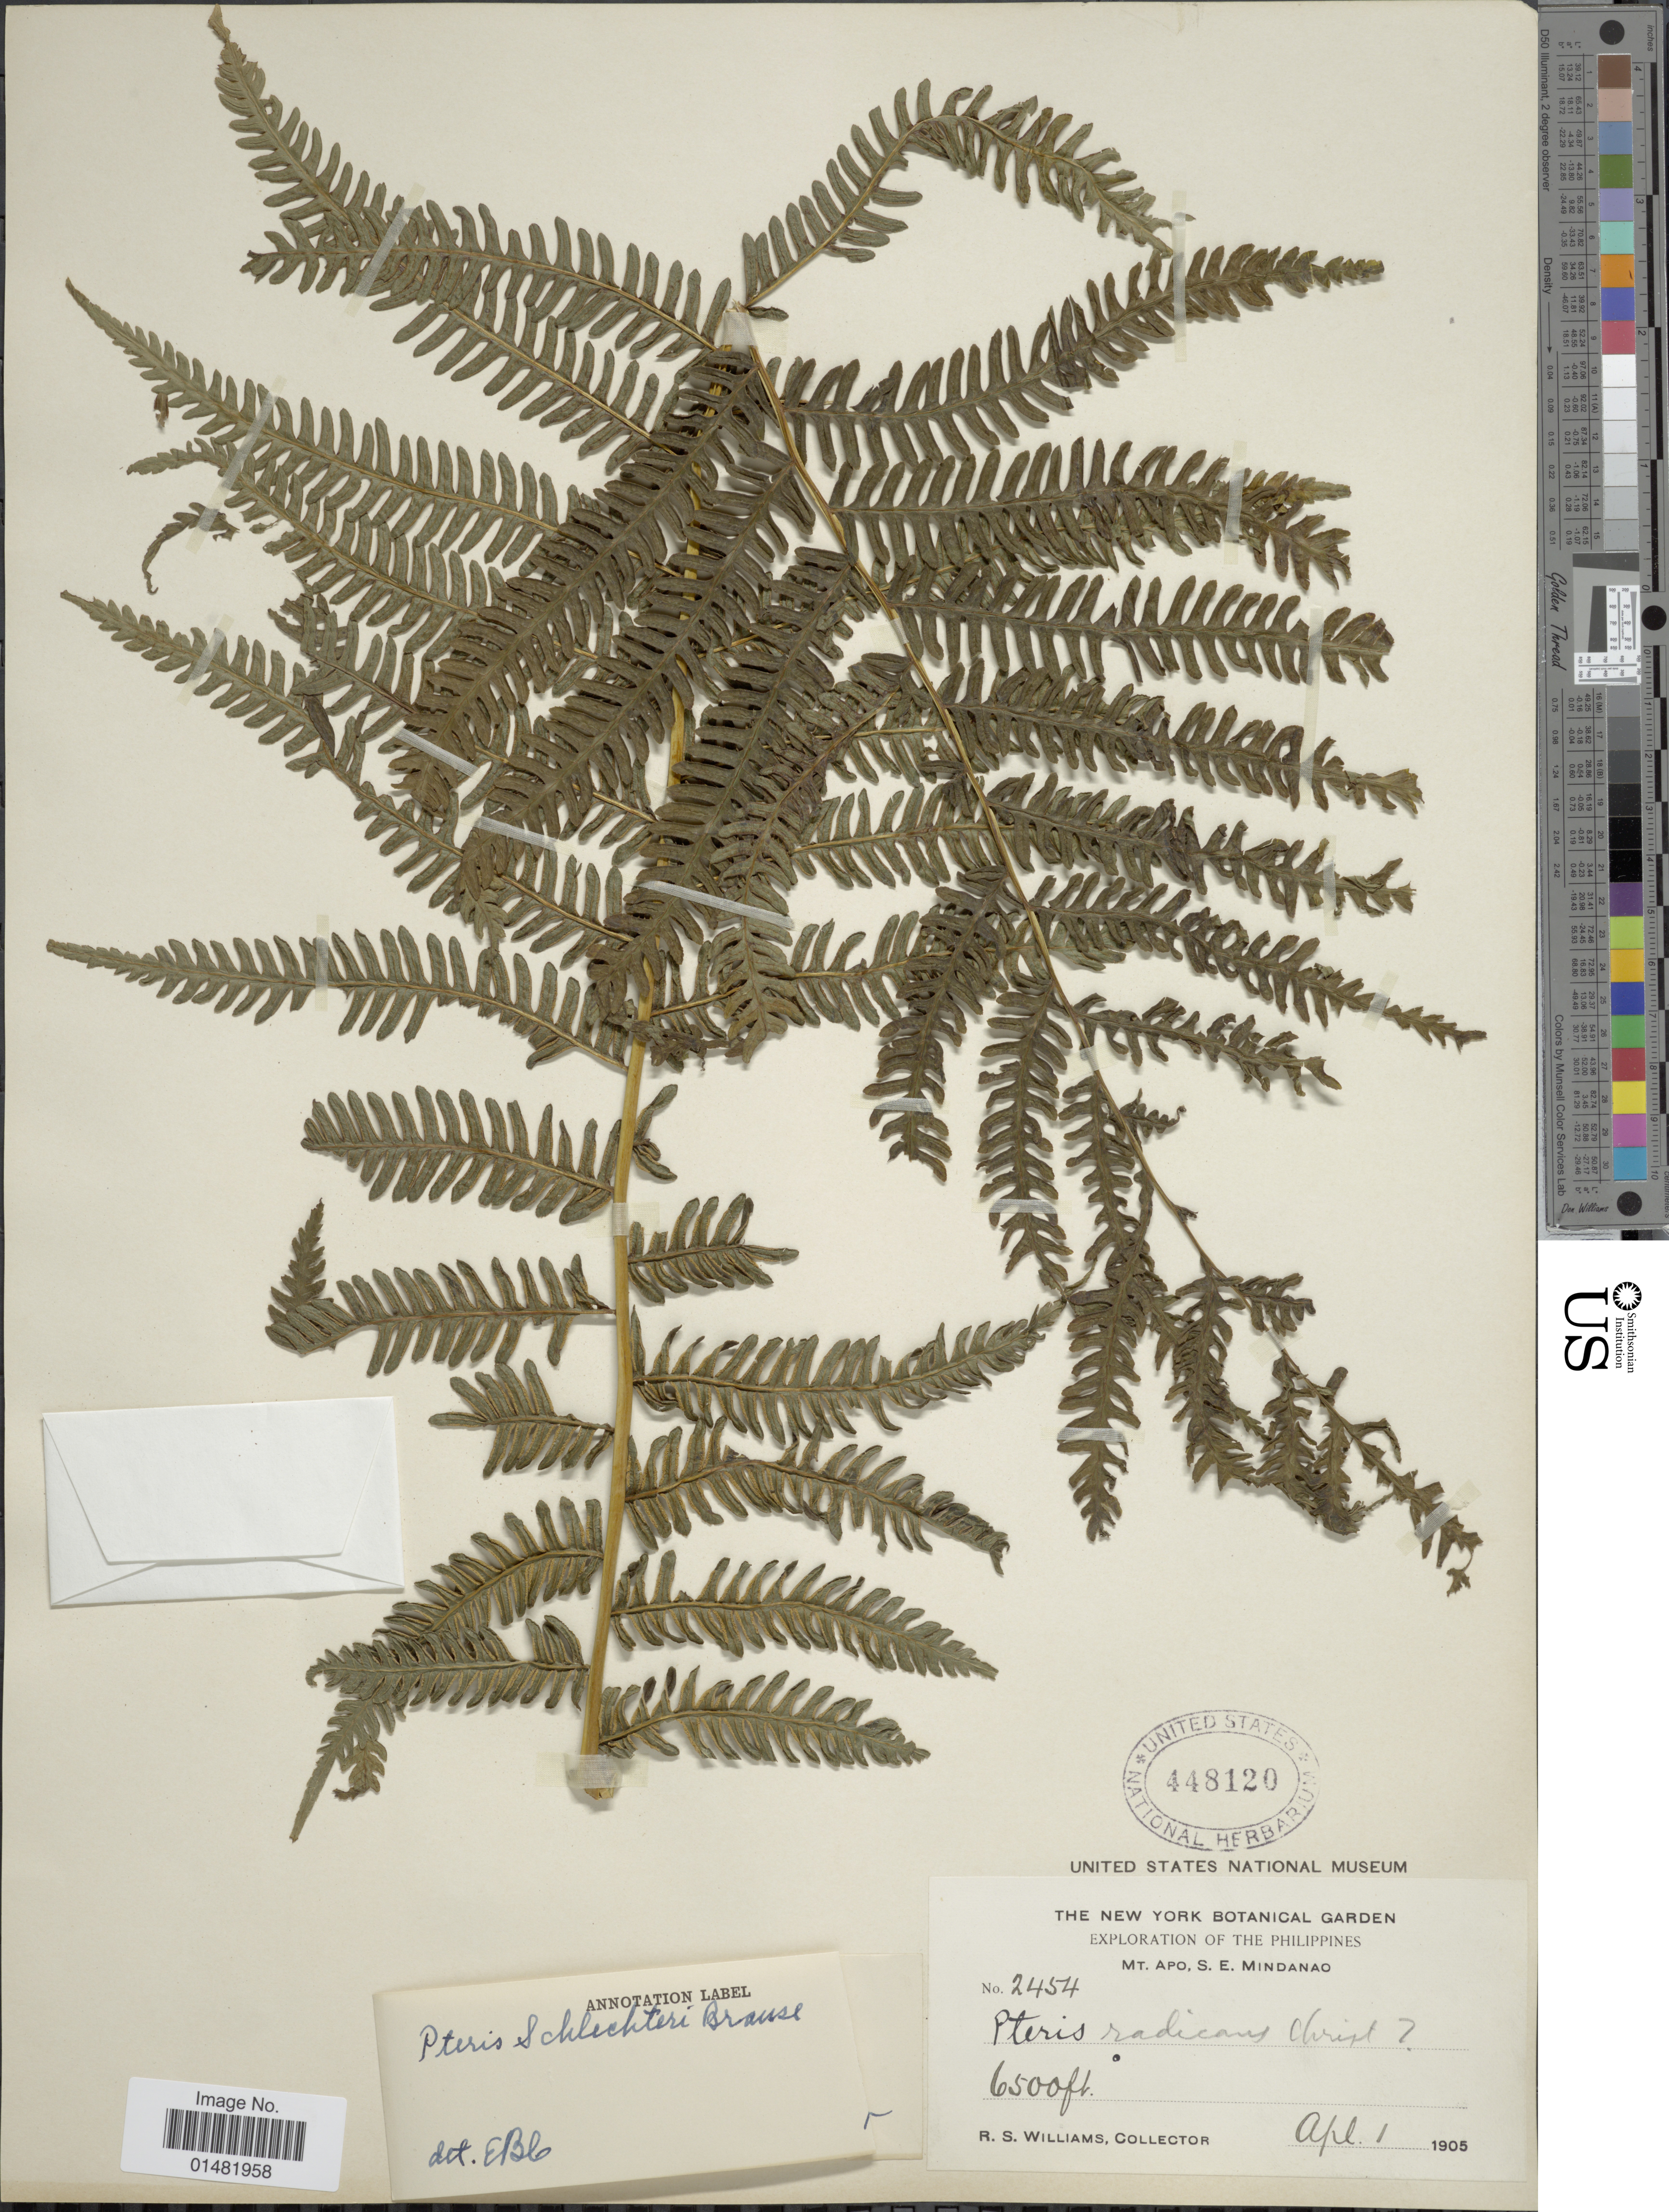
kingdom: Plantae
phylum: Tracheophyta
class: Polypodiopsida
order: Polypodiales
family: Pteridaceae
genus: Pteris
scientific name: Pteris schlechteri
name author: Brause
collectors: R. S. Williams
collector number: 2454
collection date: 1905-04-01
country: Philippines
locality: Mt. Apo, S.E. Mindanao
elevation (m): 1981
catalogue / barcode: US 448120